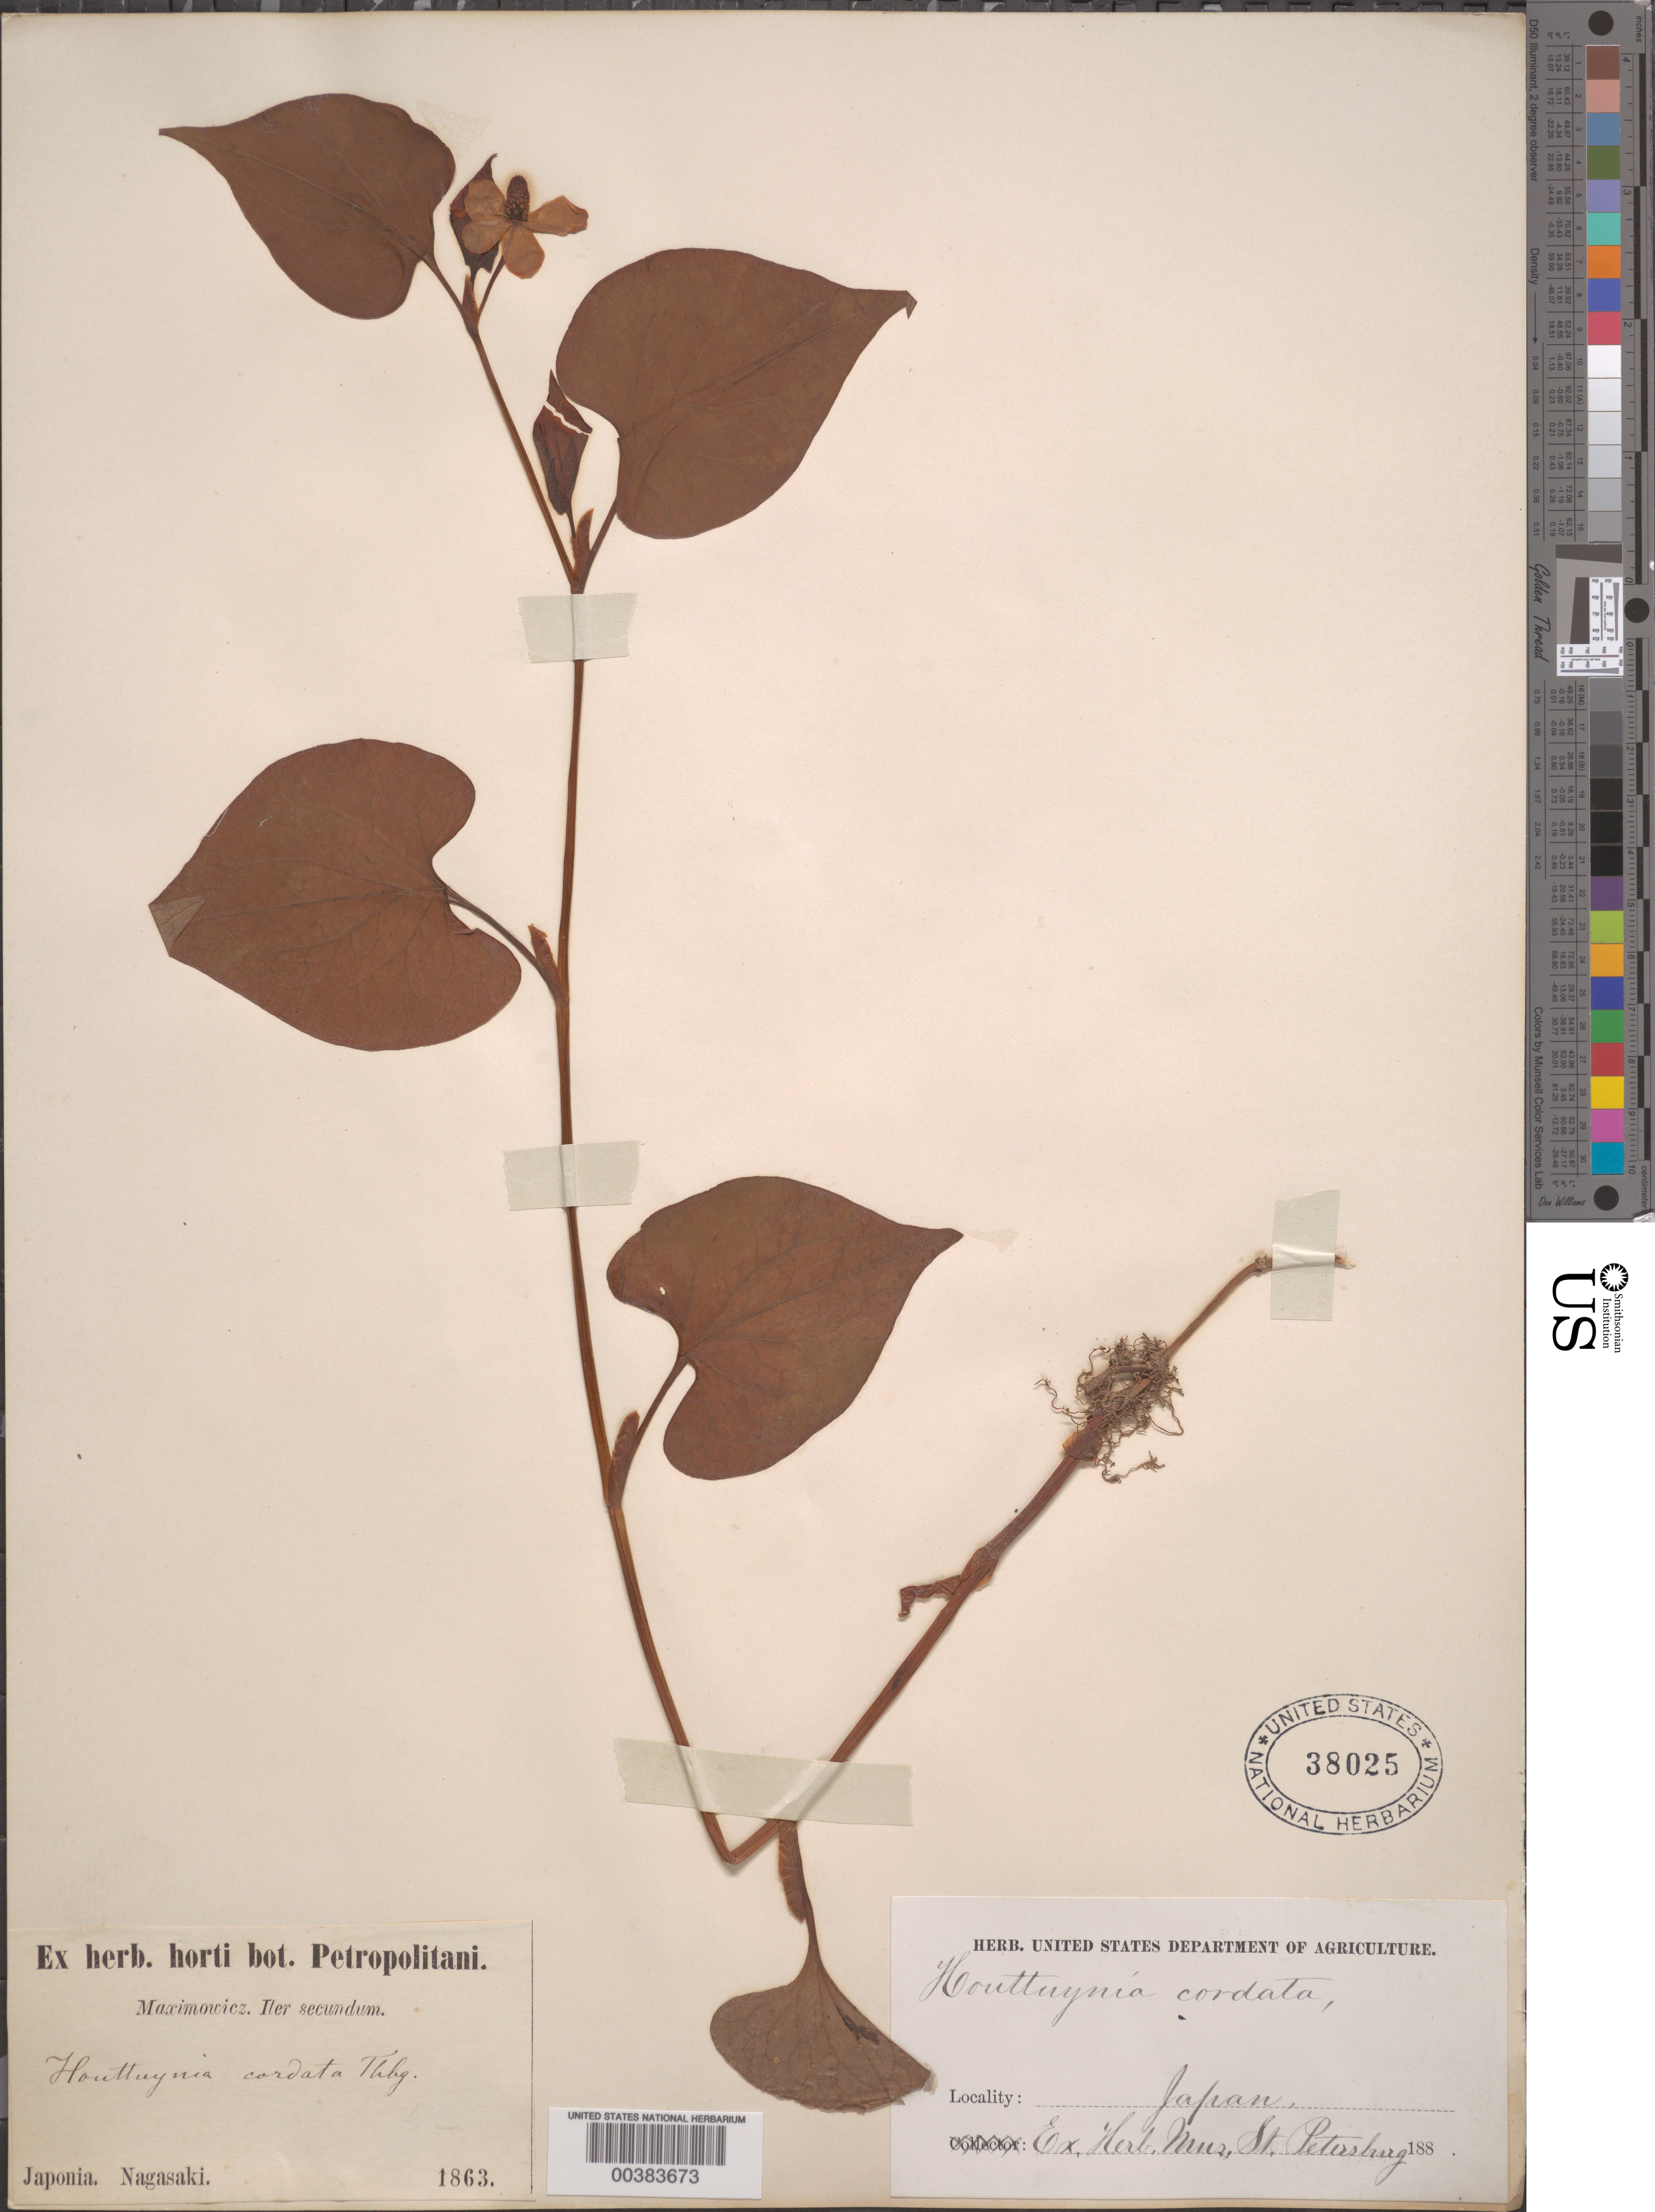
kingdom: Plantae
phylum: Tracheophyta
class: Magnoliopsida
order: Piperales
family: Saururaceae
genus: Houttuynia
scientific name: Houttuynia cordata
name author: Thunb.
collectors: C. J. Maximowicz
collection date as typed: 1863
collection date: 1863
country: Japan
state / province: Nagasaki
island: Kyushu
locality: Nagasaki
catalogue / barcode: US 38025